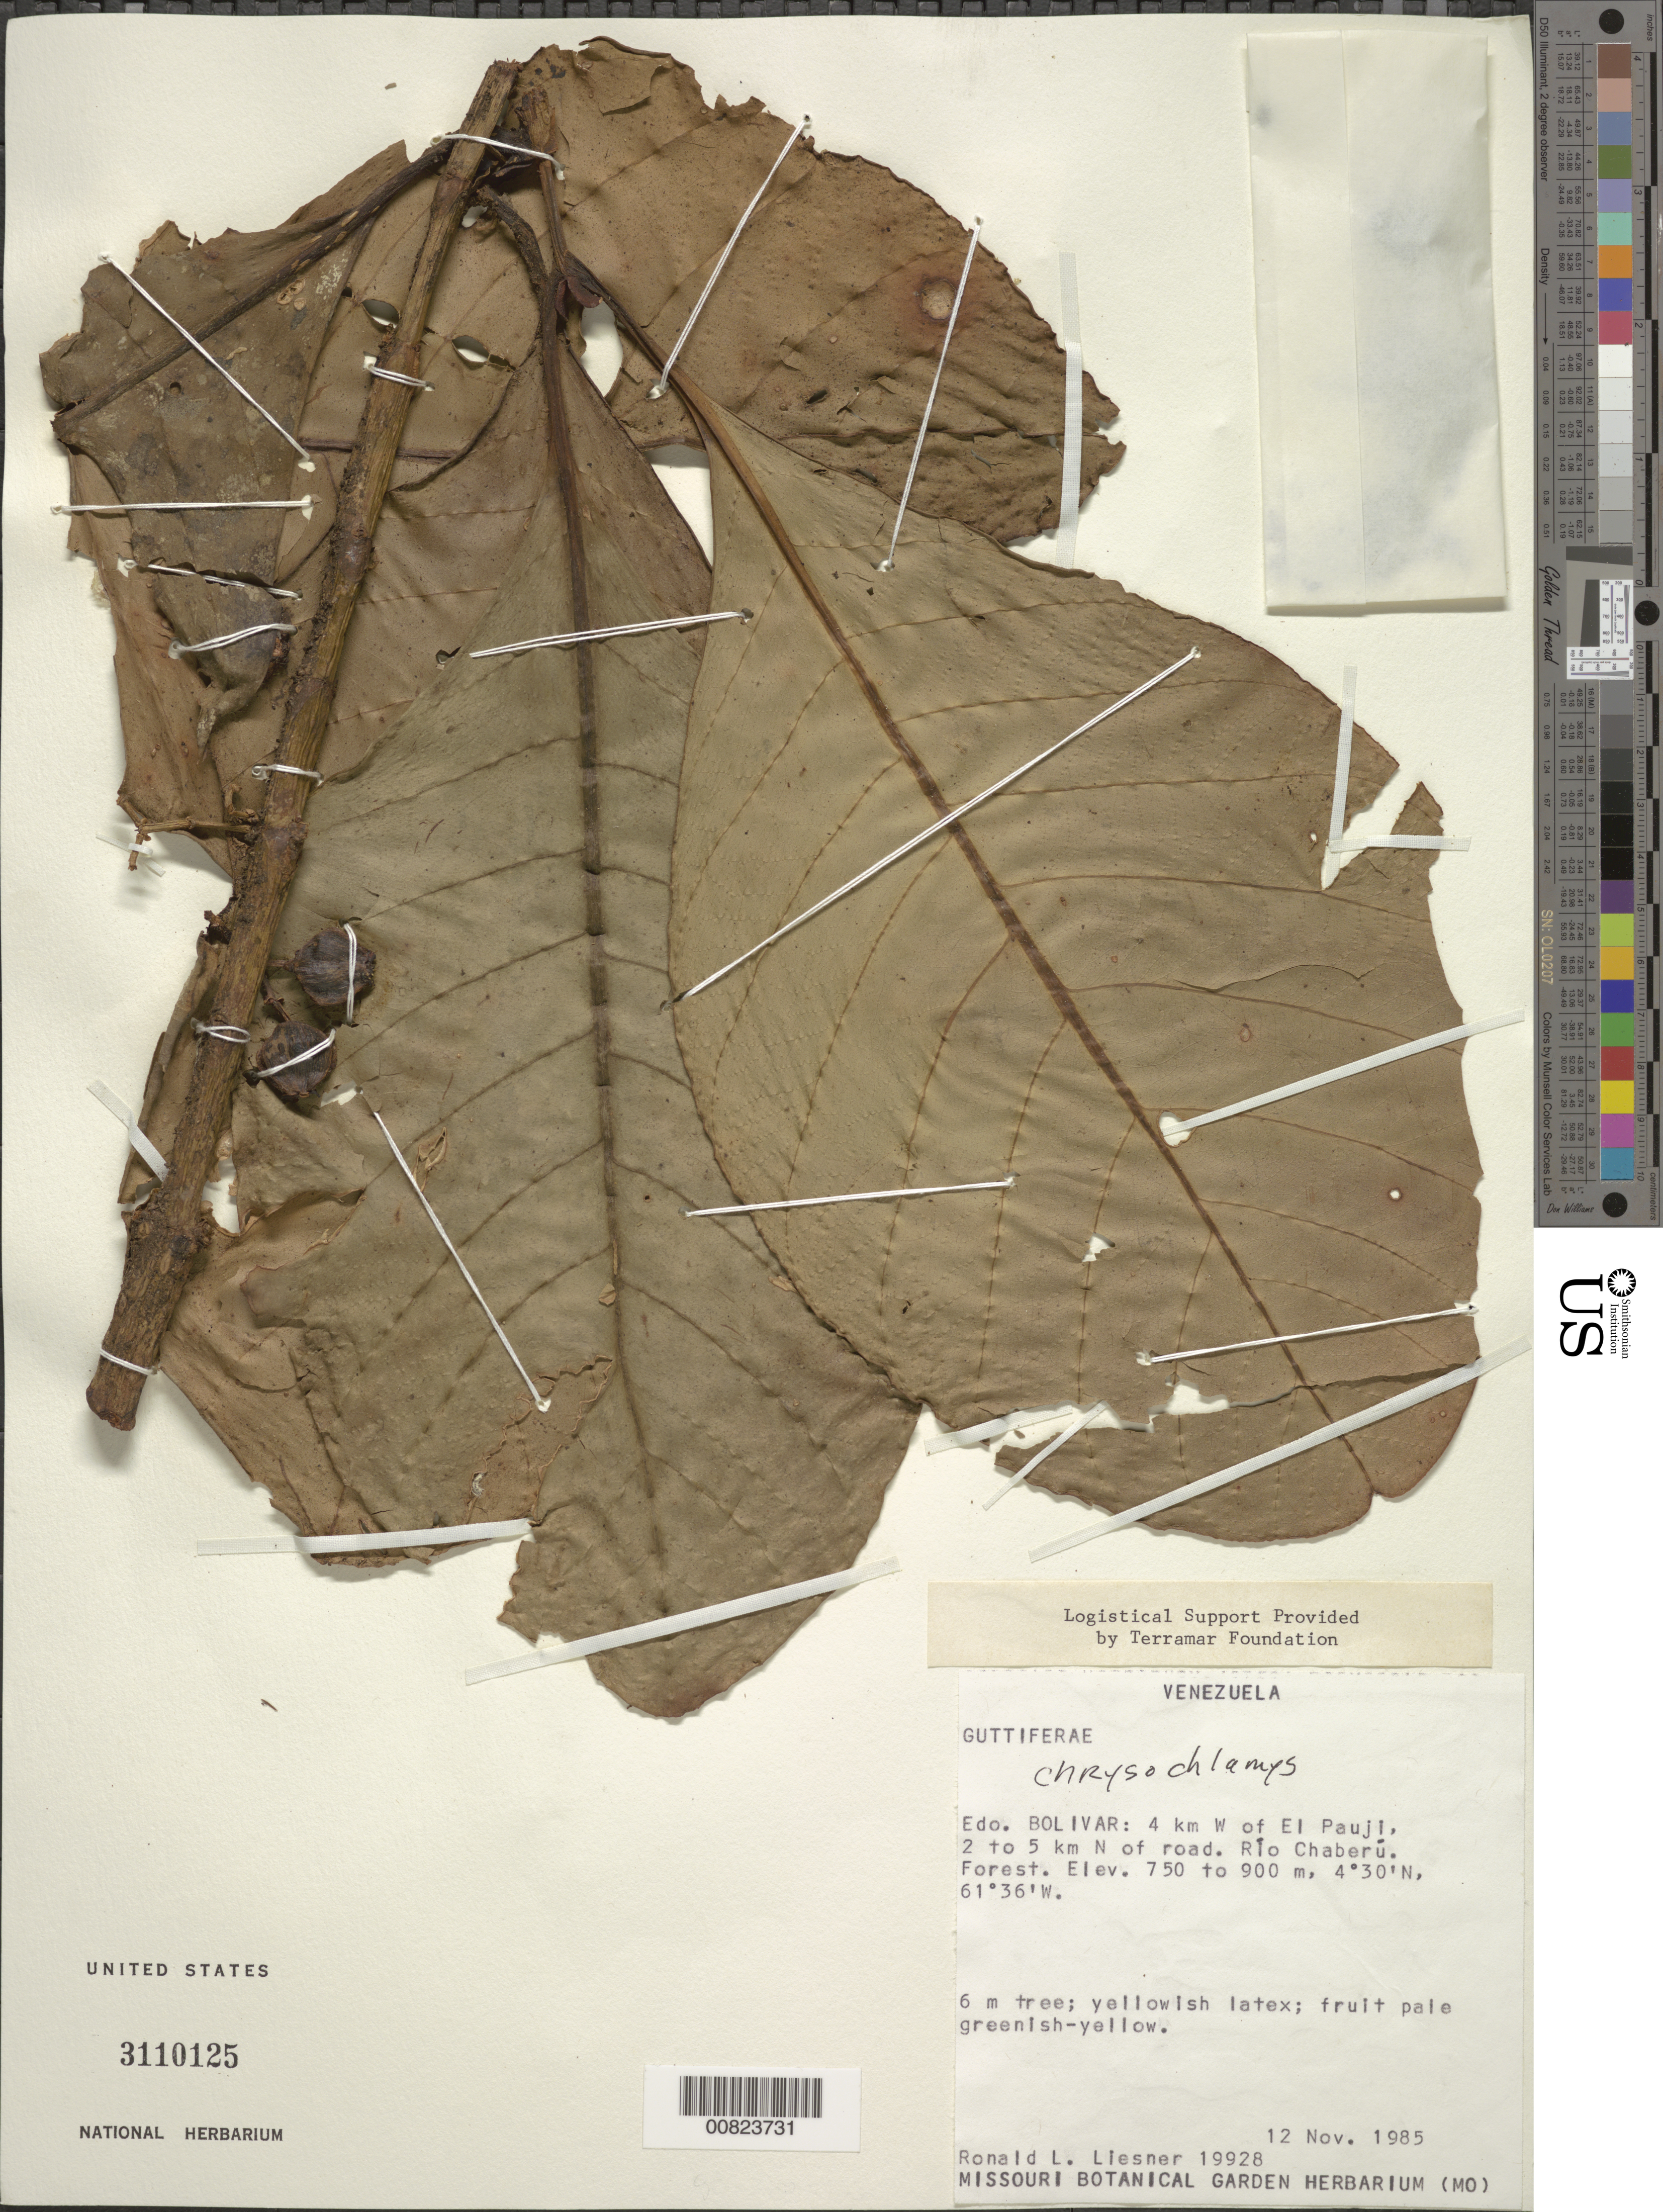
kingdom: Plantae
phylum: Tracheophyta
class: Magnoliopsida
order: Malpighiales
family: Clusiaceae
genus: Chrysochlamys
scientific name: Chrysochlamys sp.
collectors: R. L. Liesner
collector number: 19928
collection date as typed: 12-Nov-85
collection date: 1985-11-12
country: Venezuela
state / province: Bolívar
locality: El Pauji, 4 km W of; 2 to 5 km N of road; río Caberú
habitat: Forest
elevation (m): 750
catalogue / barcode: US 3110125